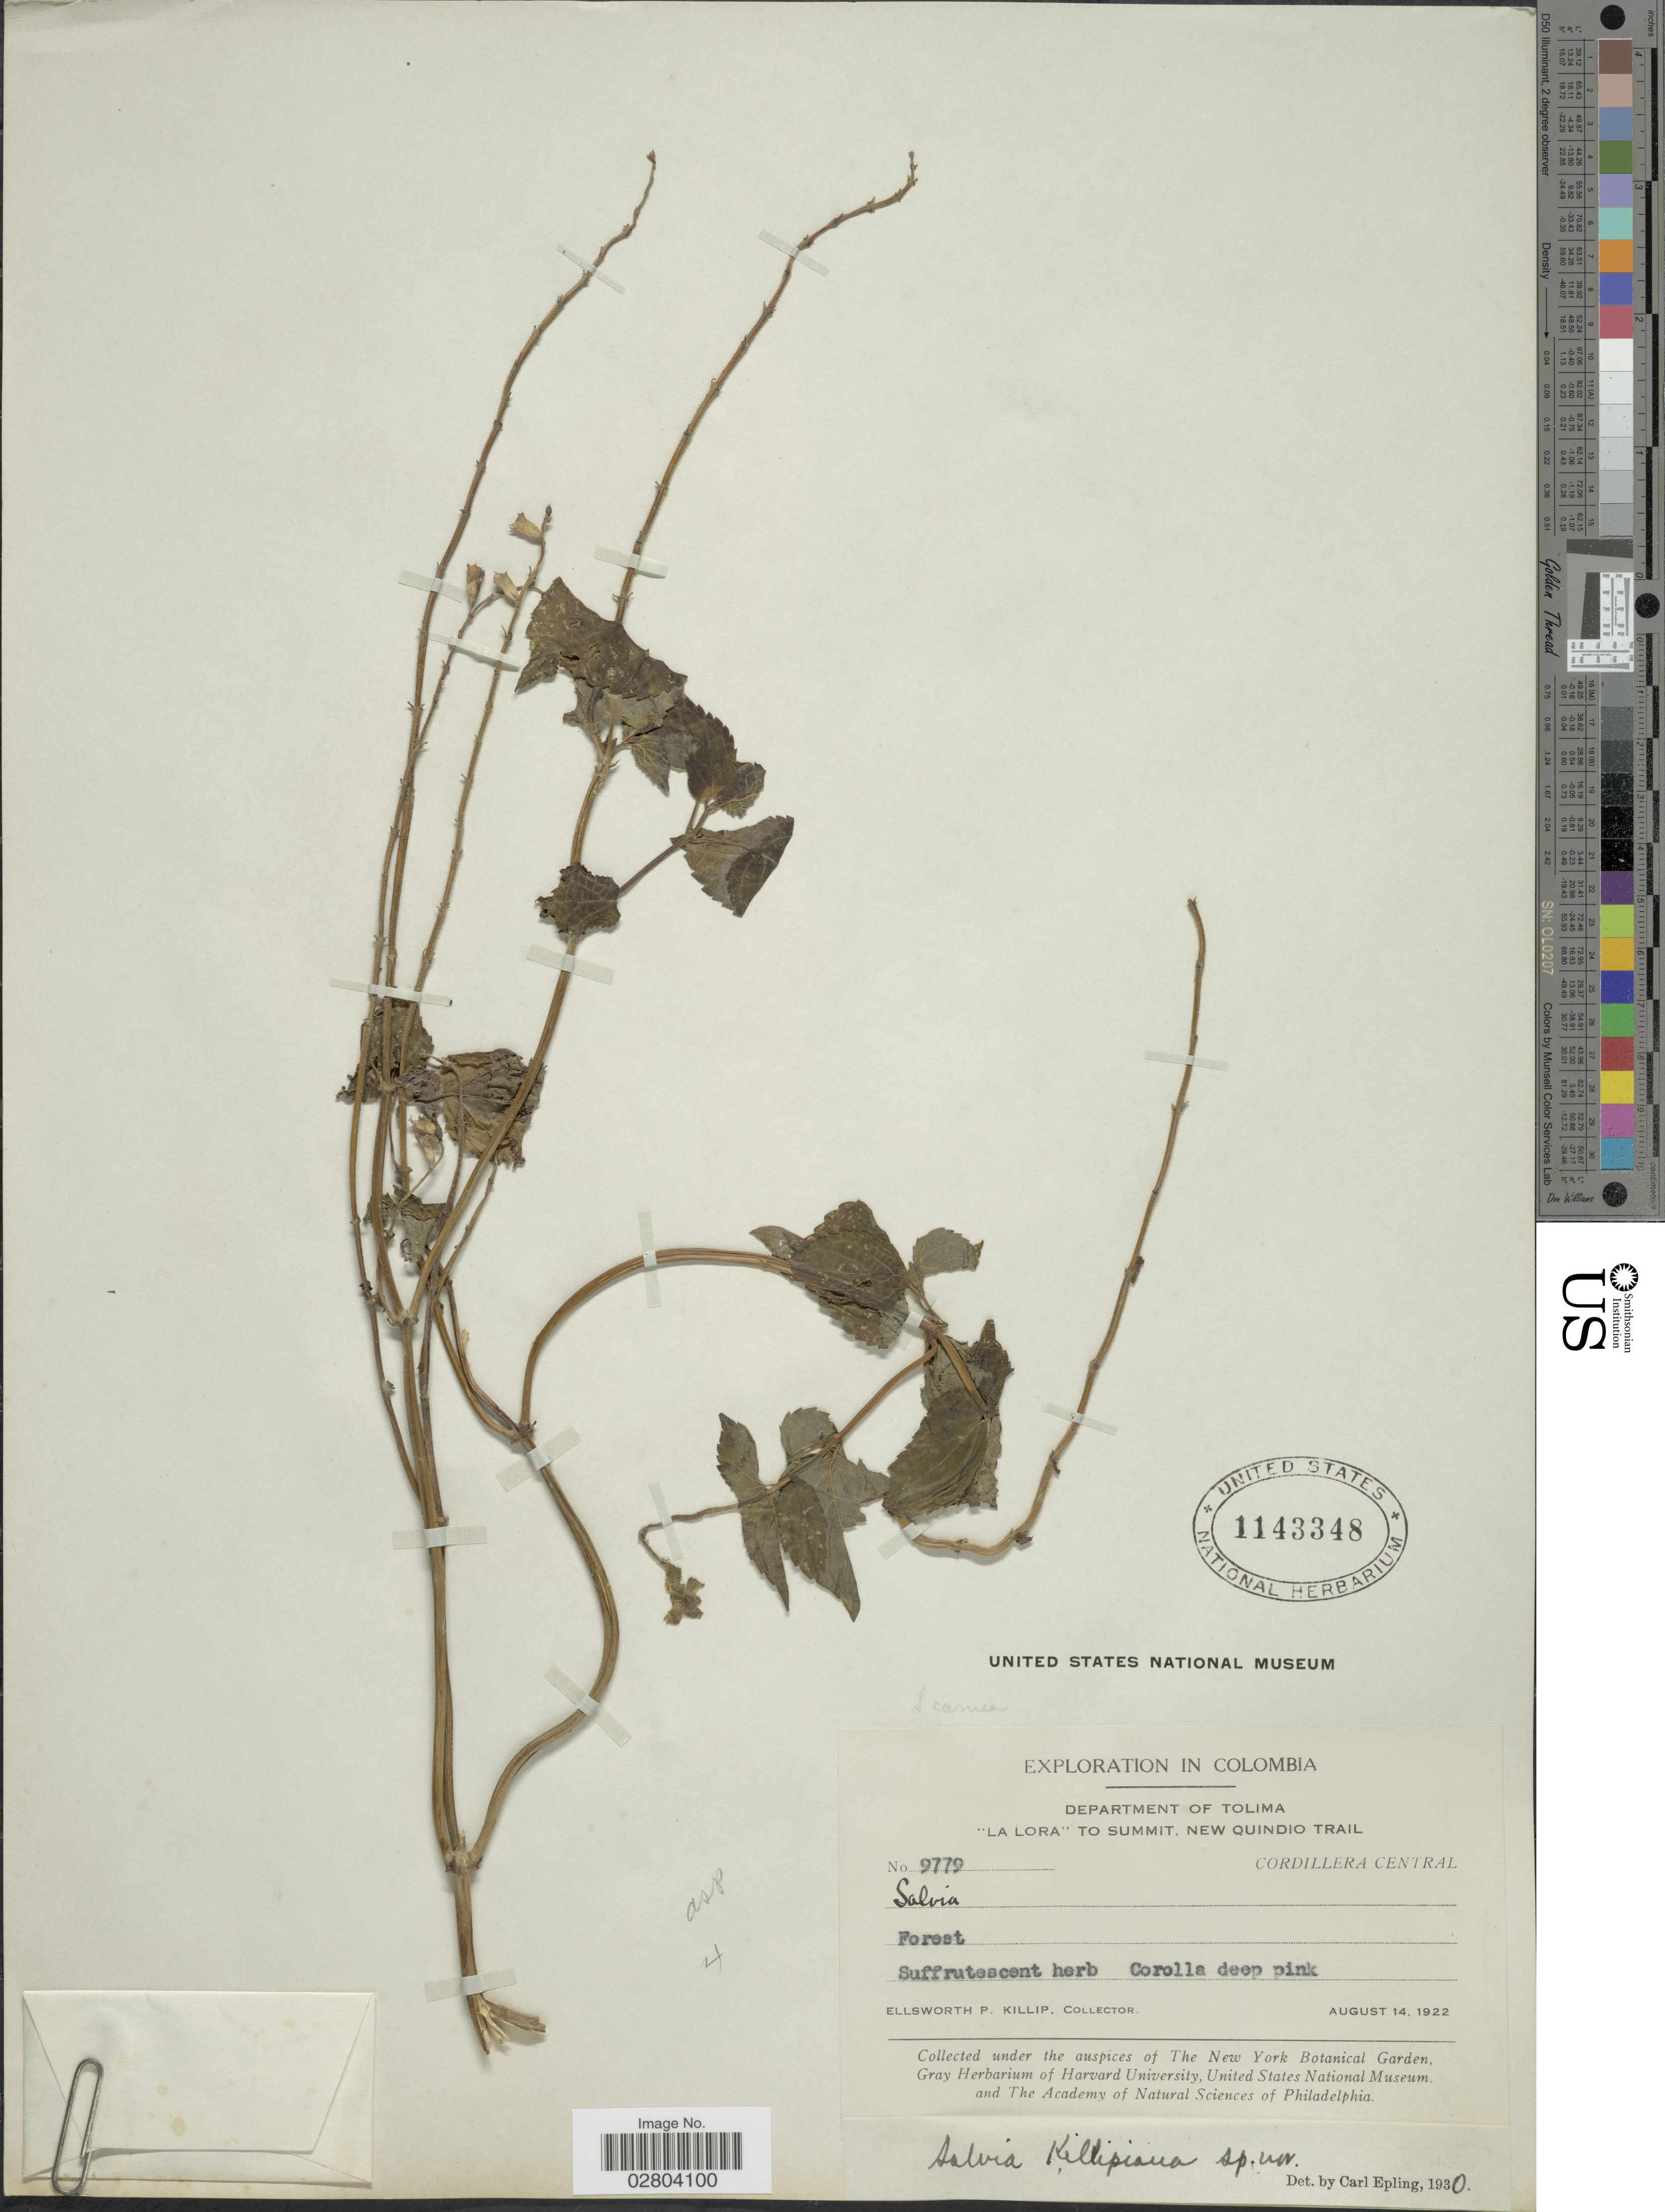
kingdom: Plantae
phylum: Tracheophyta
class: Magnoliopsida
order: Lamiales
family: Lamiaceae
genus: Salvia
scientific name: Salvia carnea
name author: Kunth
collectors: E. P. Killip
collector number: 9779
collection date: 1922-08-14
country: Colombia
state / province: Tolima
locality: Department of Tolima. "La Lora" to summit, New Quindio Trail. Cordillera Central.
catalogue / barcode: US 1143348